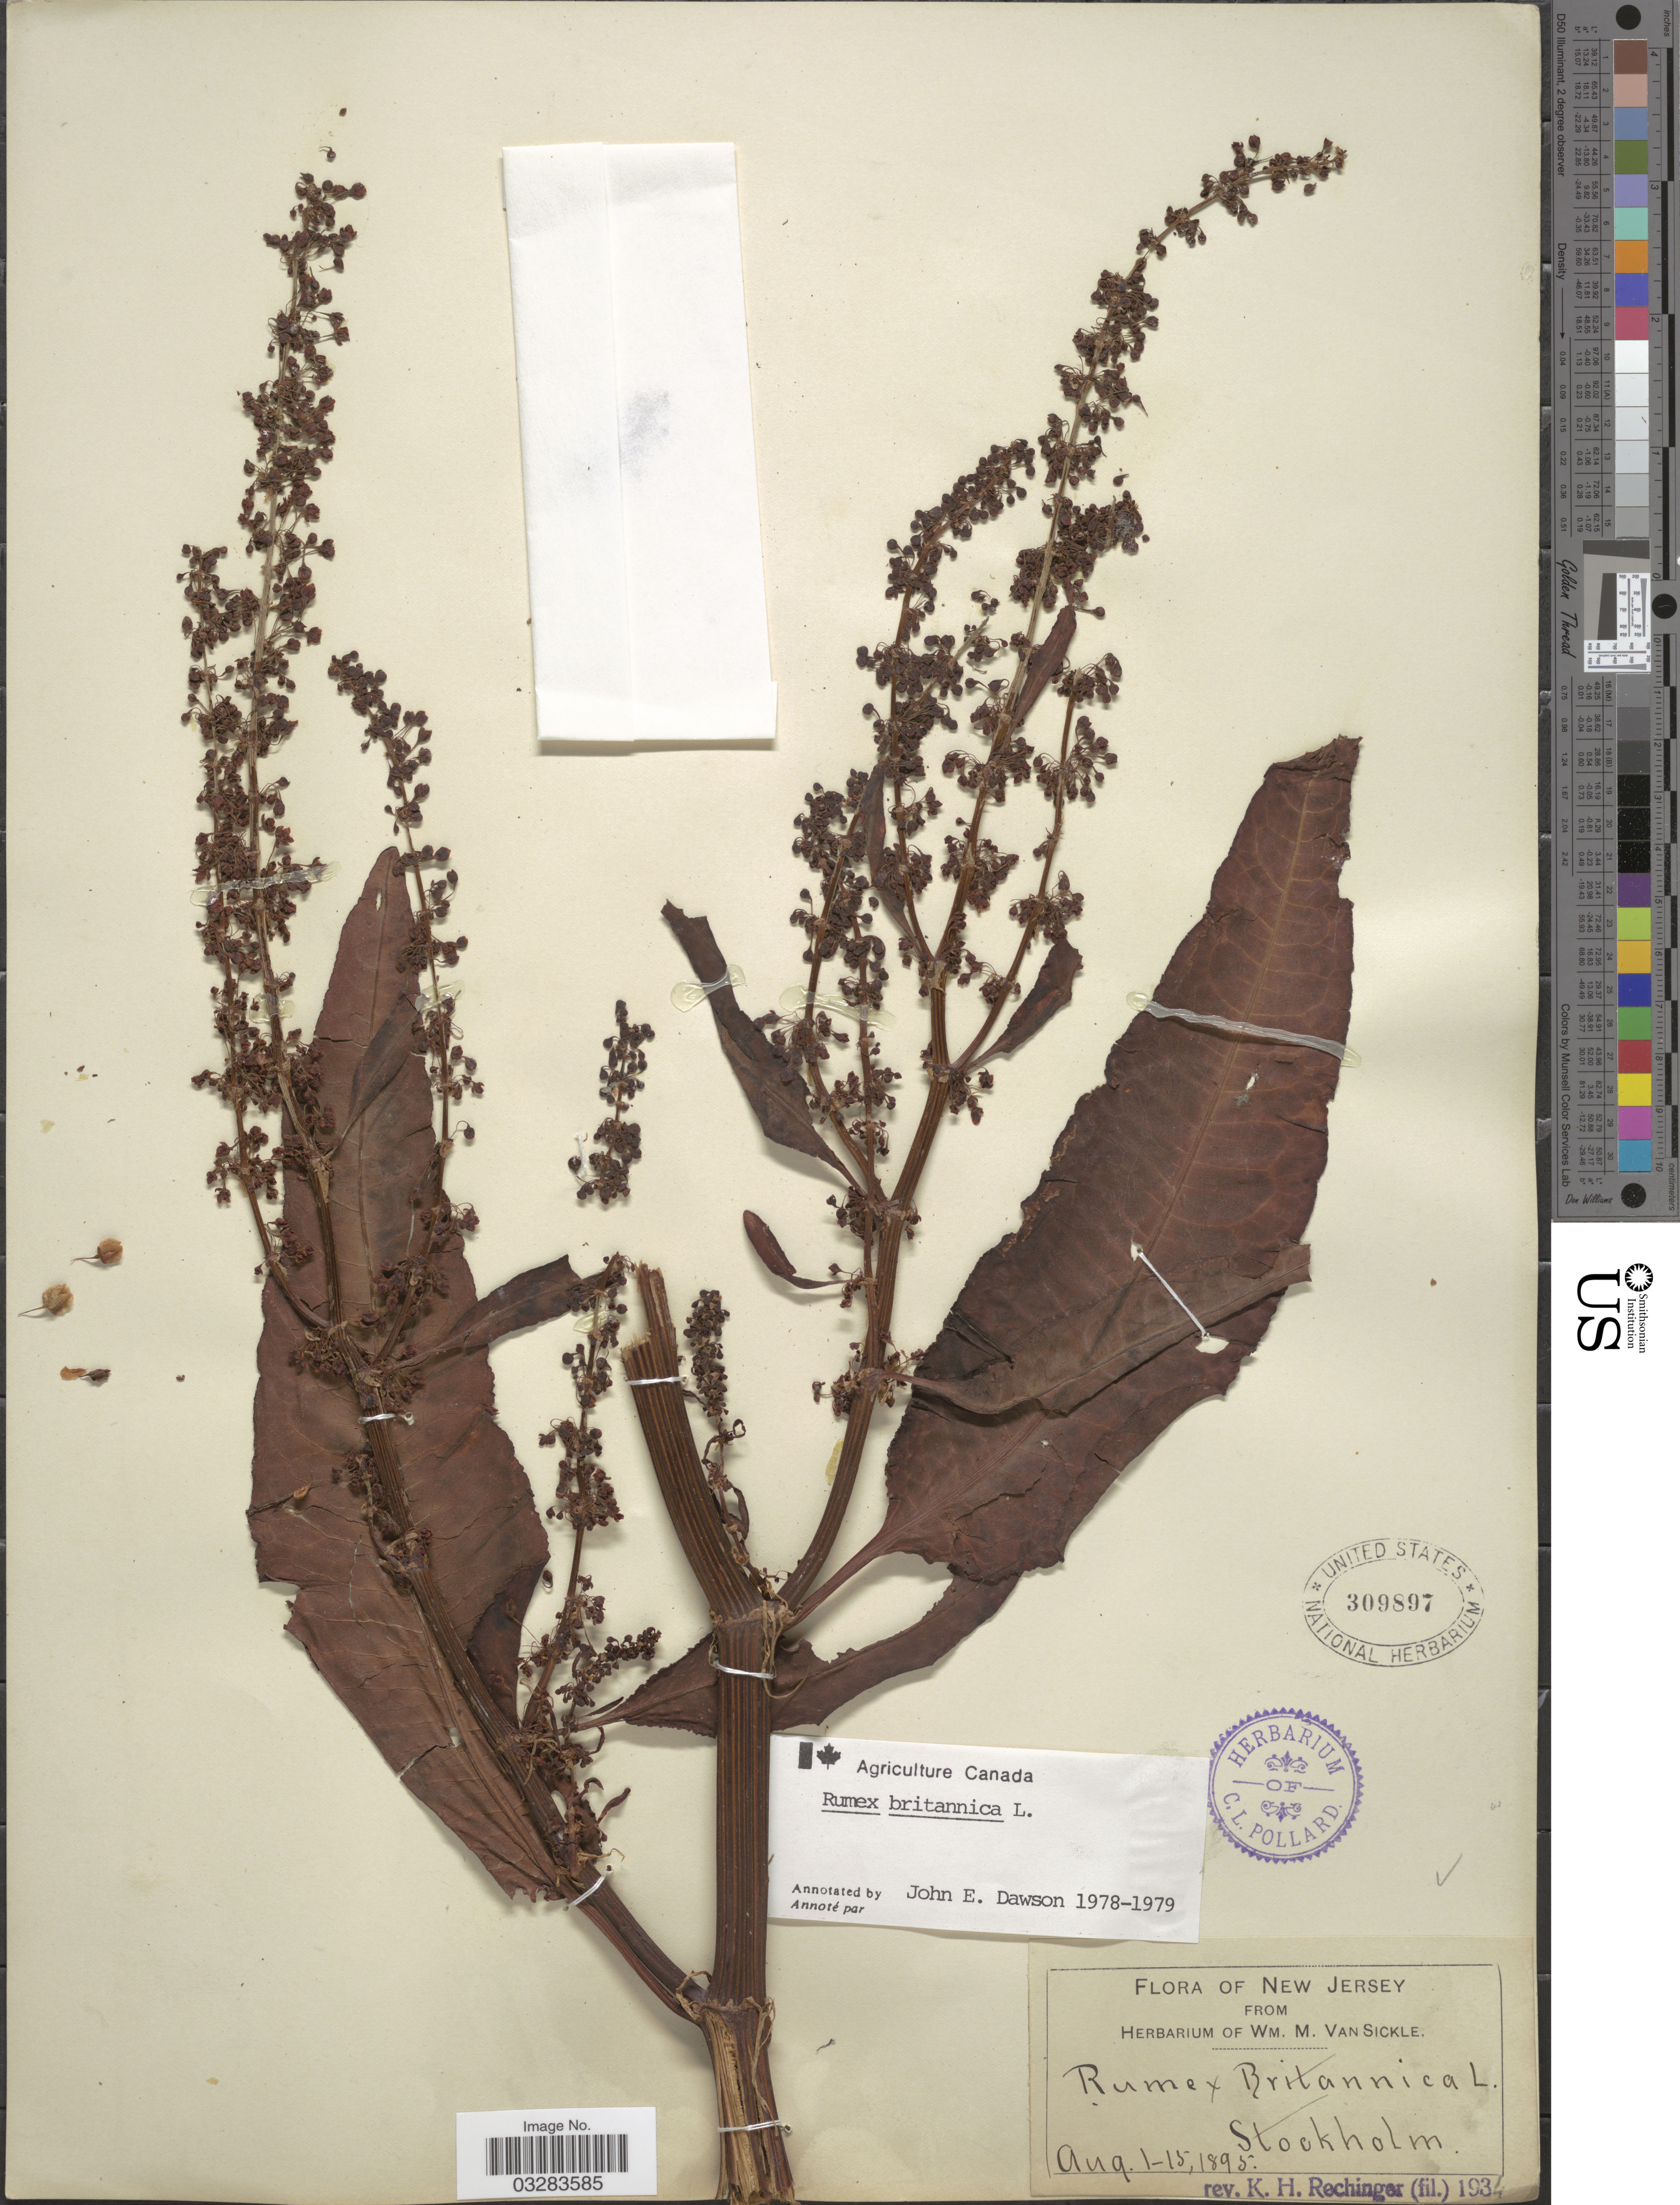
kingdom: Plantae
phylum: Tracheophyta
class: Magnoliopsida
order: Caryophyllales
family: Polygonaceae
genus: Rumex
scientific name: Rumex britannica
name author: L.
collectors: ex herb. Wm. M. Van Sickle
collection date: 1895-08-01/1895-08-15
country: United States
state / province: New Jersey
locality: Stockholm.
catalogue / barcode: US 309897